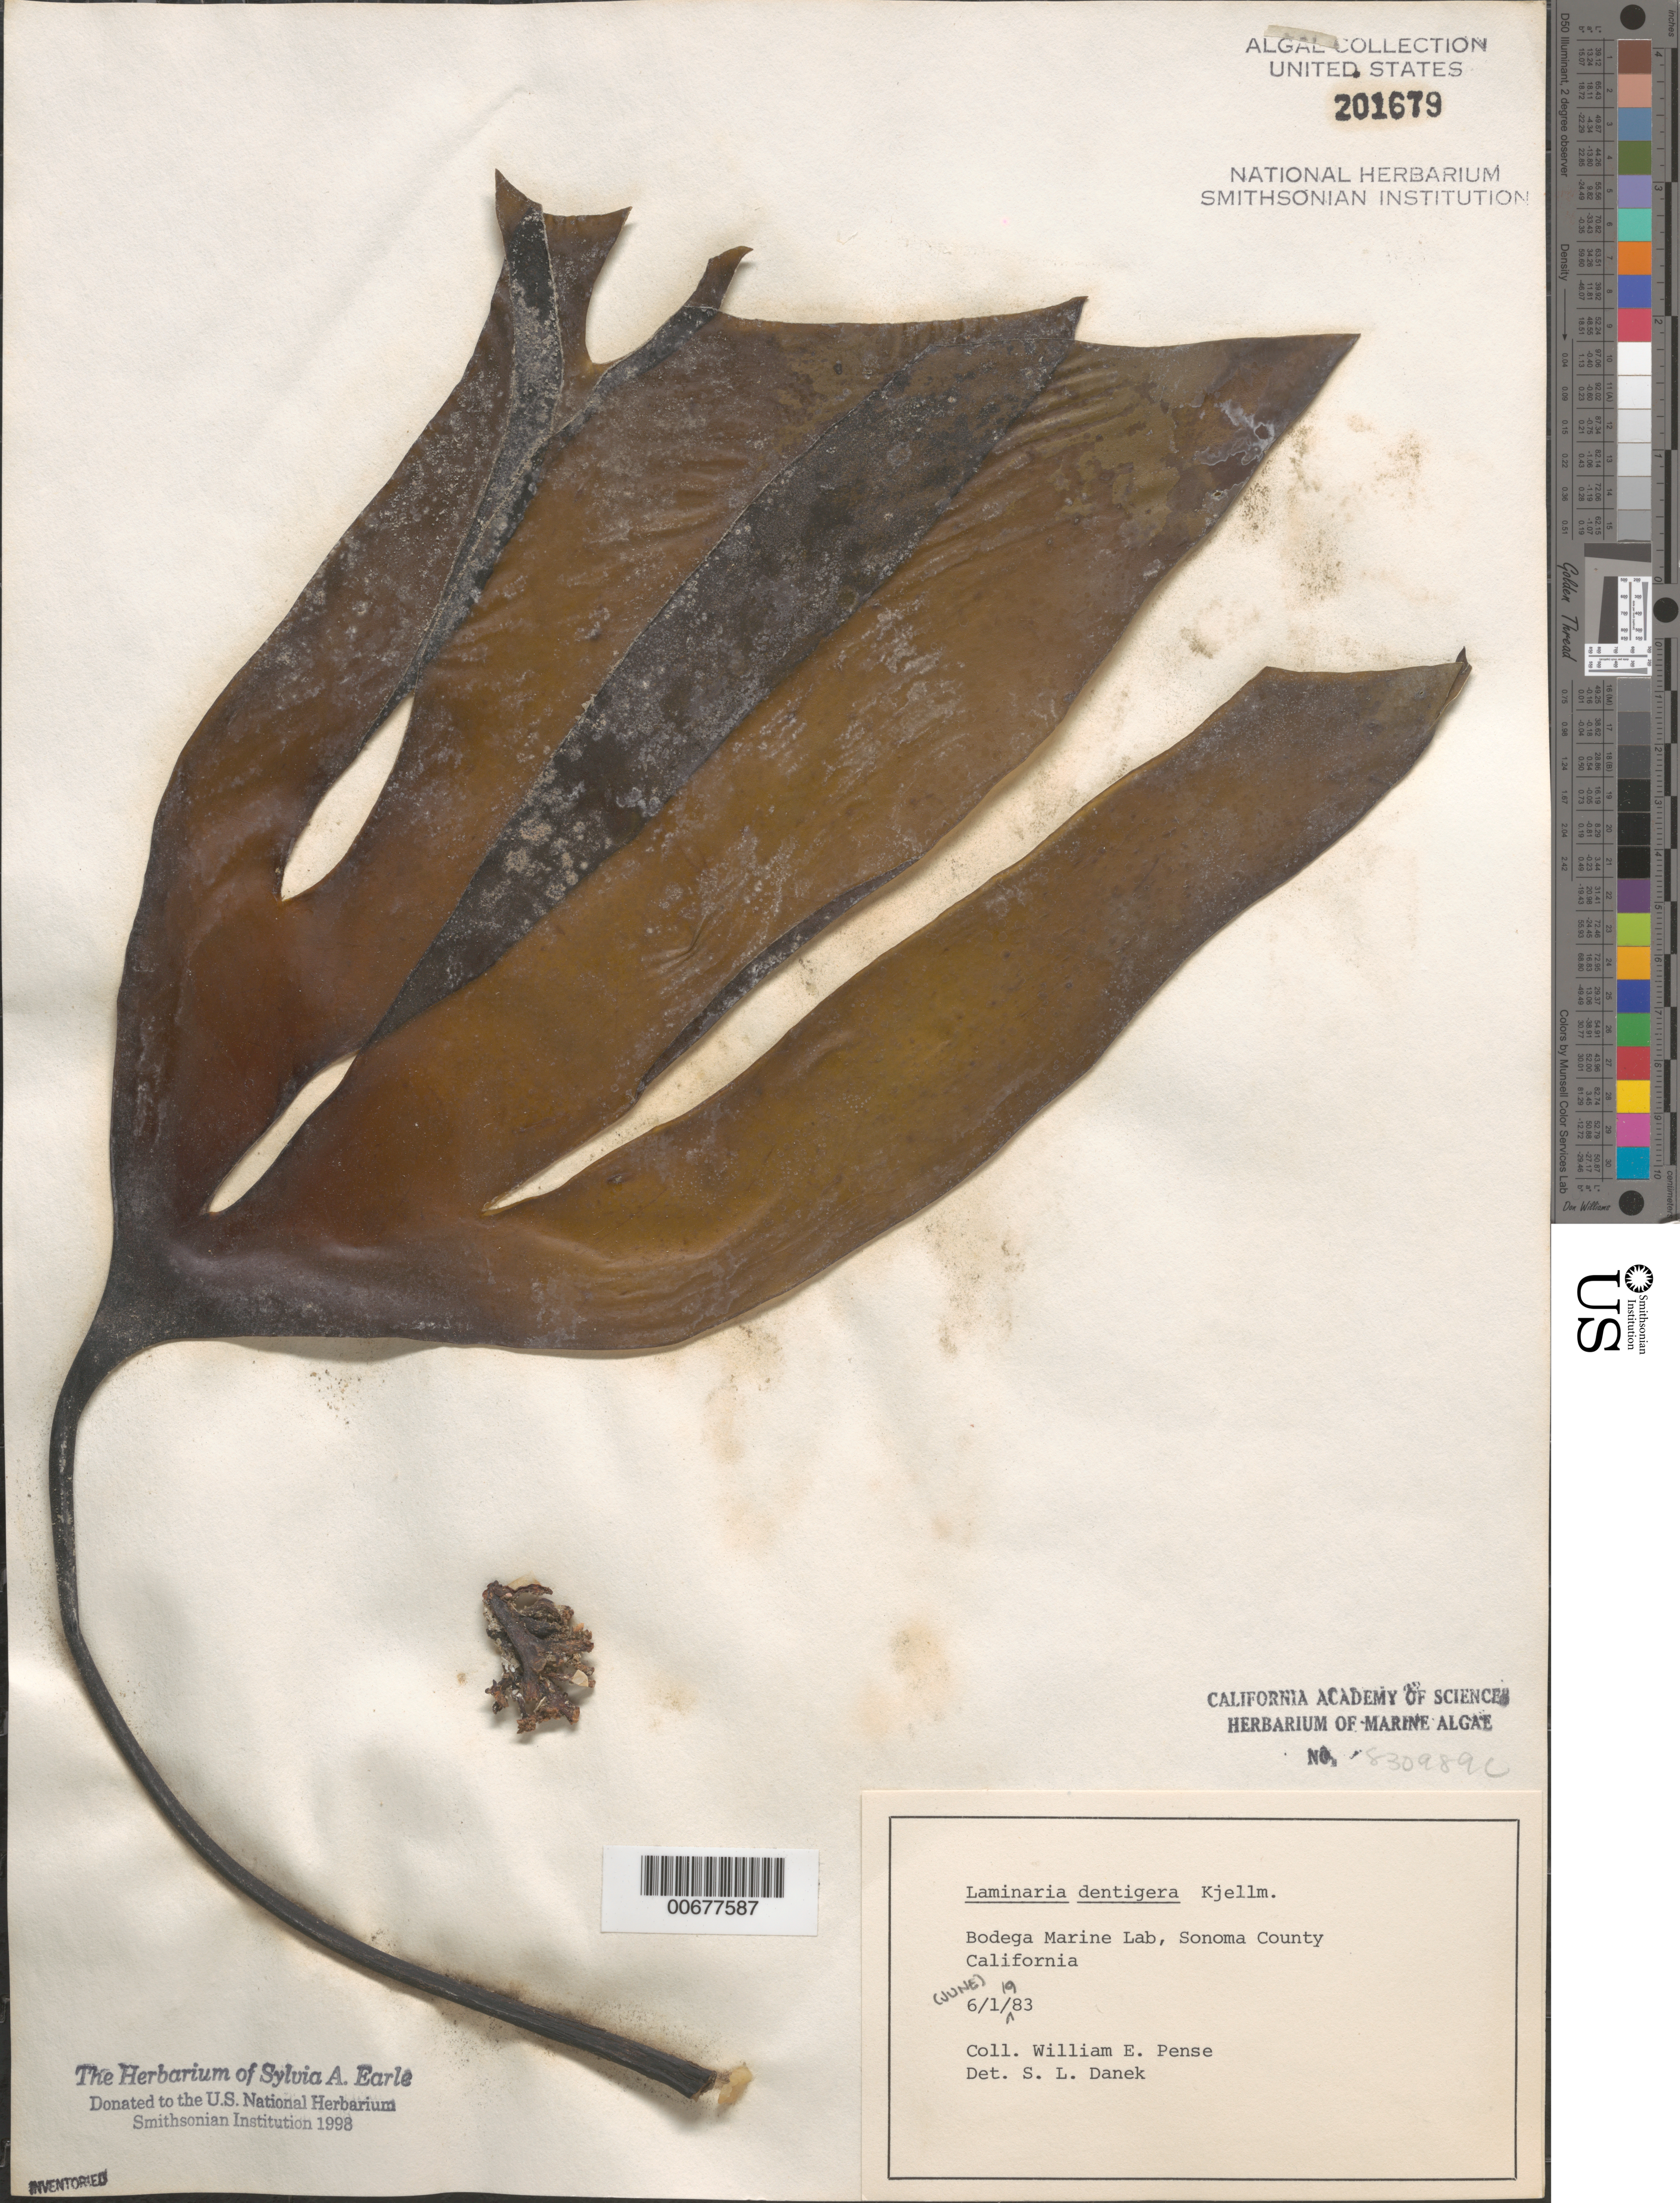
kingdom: Chromista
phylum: Ochrophyta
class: Phaeophyceae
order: Laminariales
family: Laminariaceae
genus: Laminaria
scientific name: Laminaria dentigera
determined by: Danek, S. L.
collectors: W. Pense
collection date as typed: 01 Jun 1983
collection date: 1983-06-01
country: United States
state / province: California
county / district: Sonoma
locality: Bodega Marine Laboratory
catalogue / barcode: US 201679